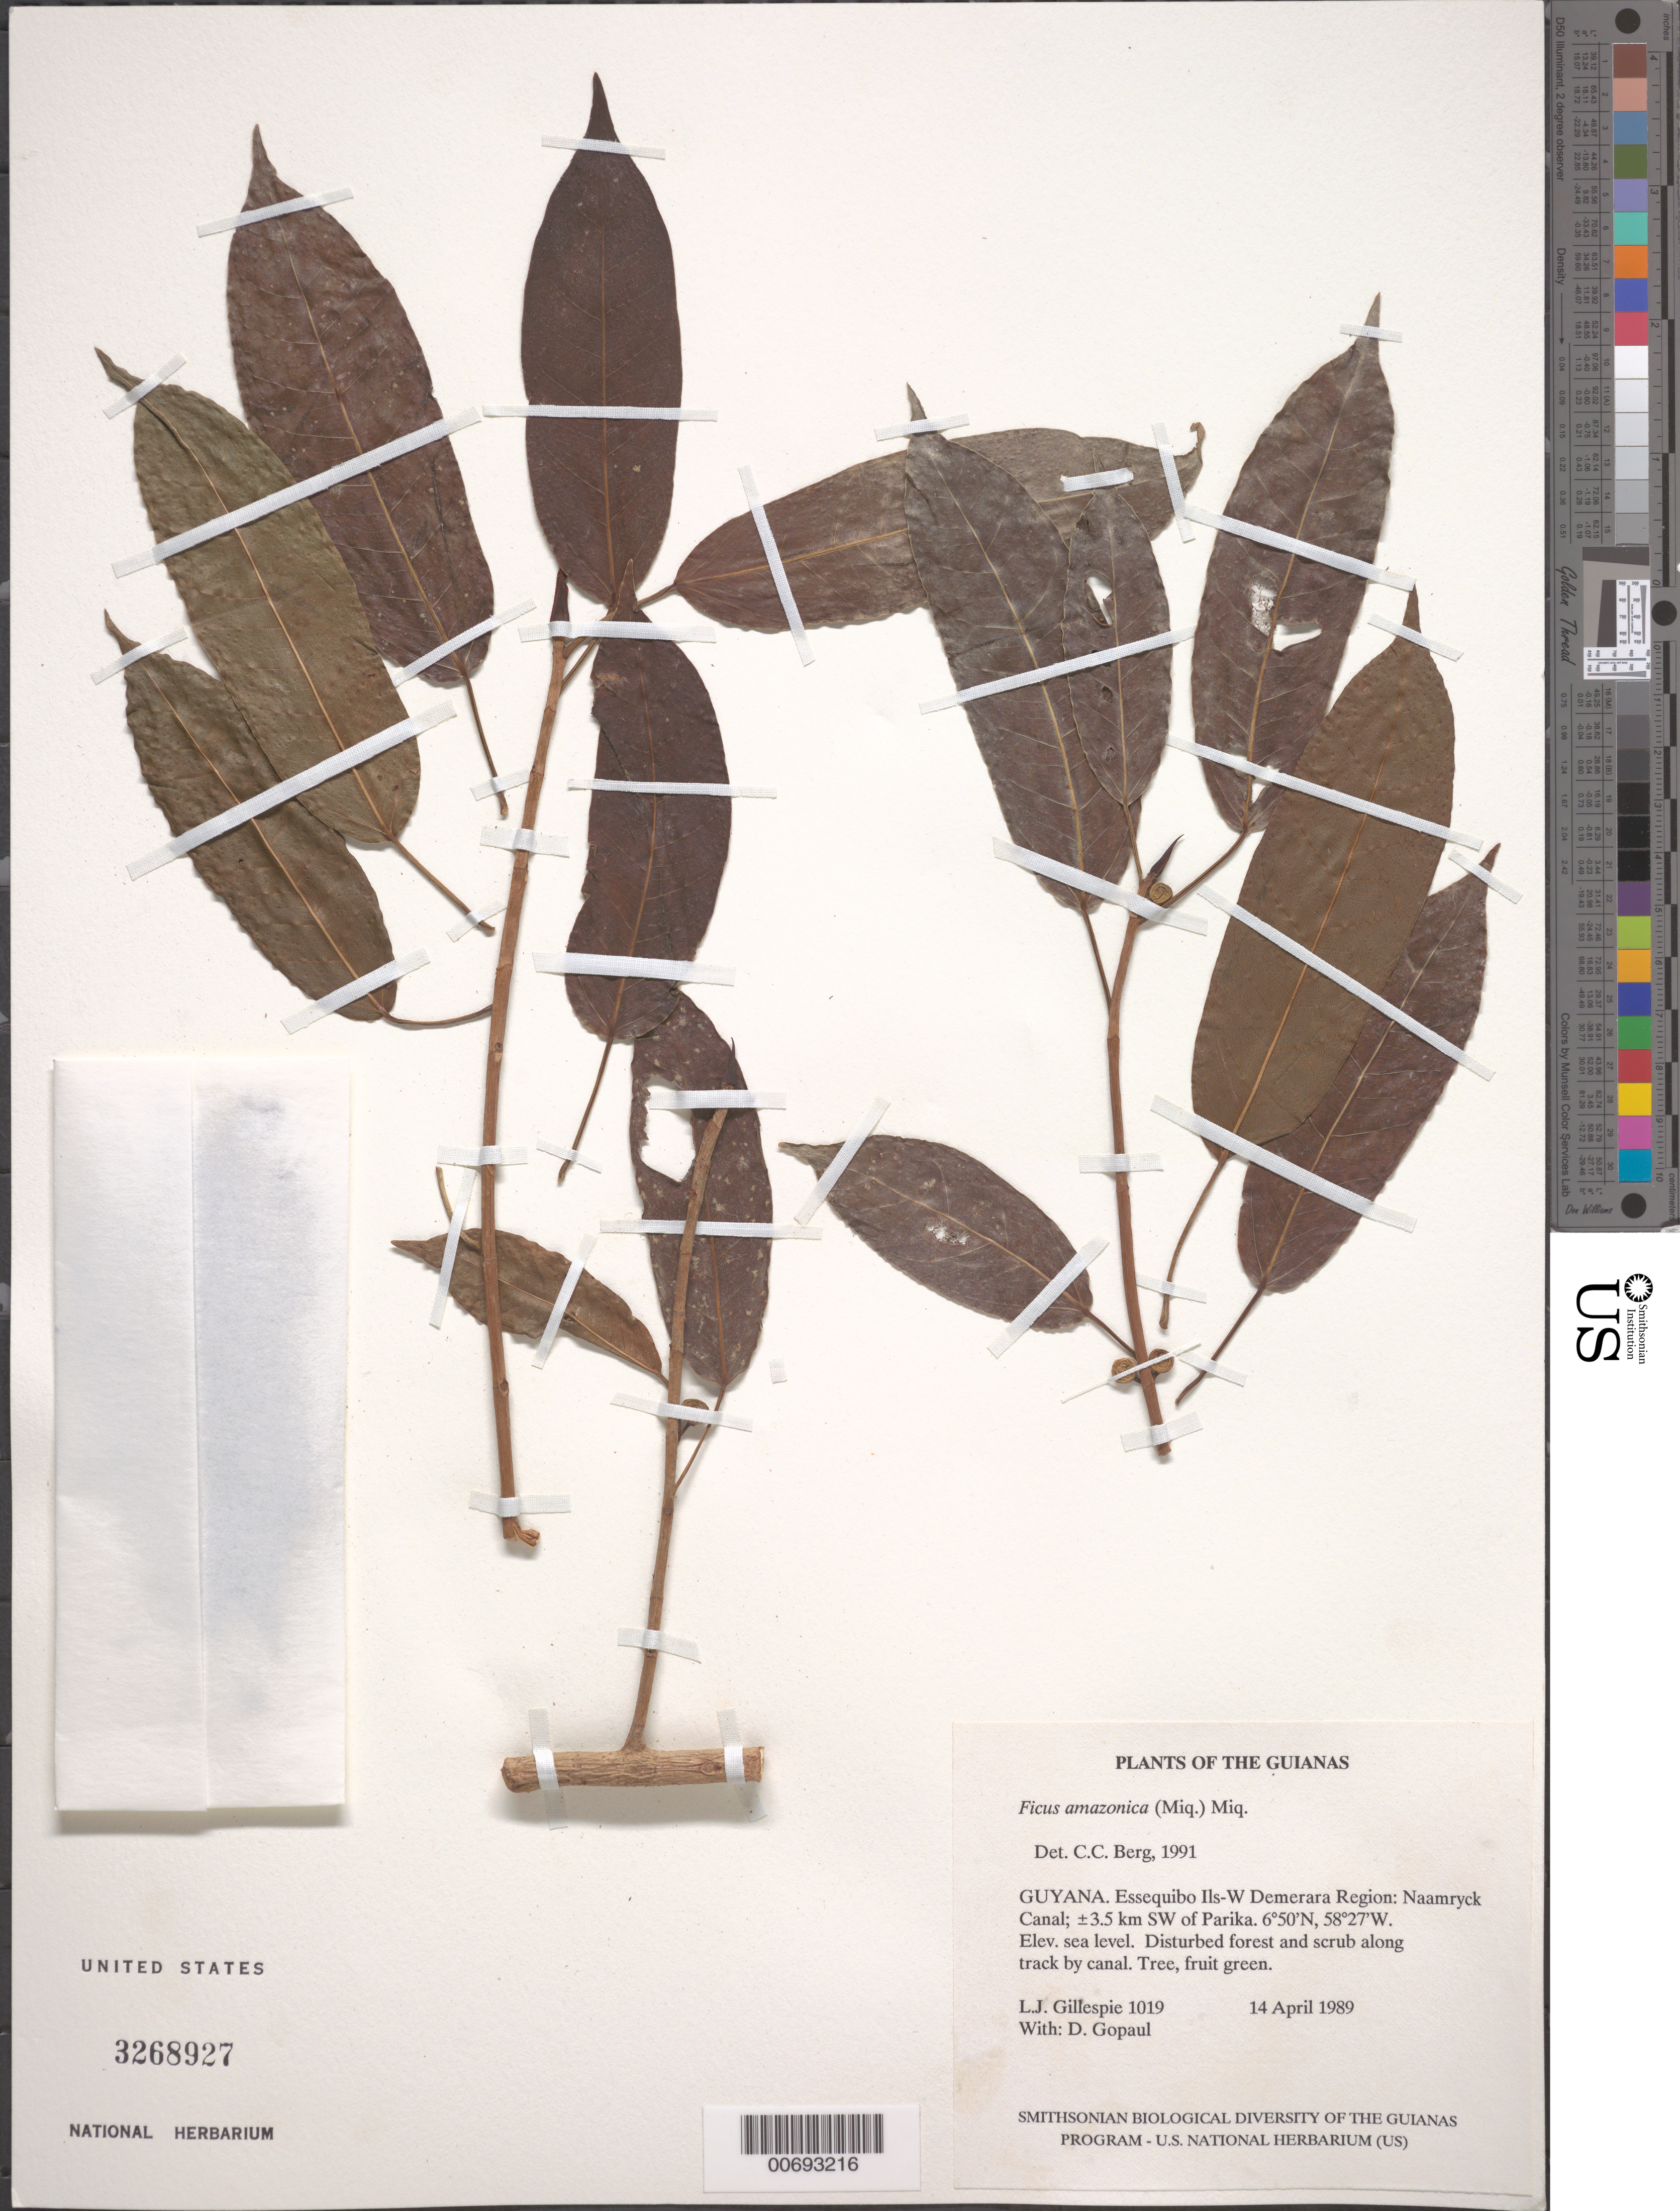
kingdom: Plantae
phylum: Tracheophyta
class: Magnoliopsida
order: Rosales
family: Moraceae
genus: Ficus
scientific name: Ficus amazonica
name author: (Miq.) Miq.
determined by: Berg, C. C.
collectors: L. J. Gillespie & D. Gopaul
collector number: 1019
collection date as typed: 14 April 1989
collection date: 1989-04-14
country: Guyana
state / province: Essequibo Isl-W. Demerara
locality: Naamryck Canal; ±3.5 km SW of Parika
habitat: Disturbed forest and scrub along track by canal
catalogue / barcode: US 3268927